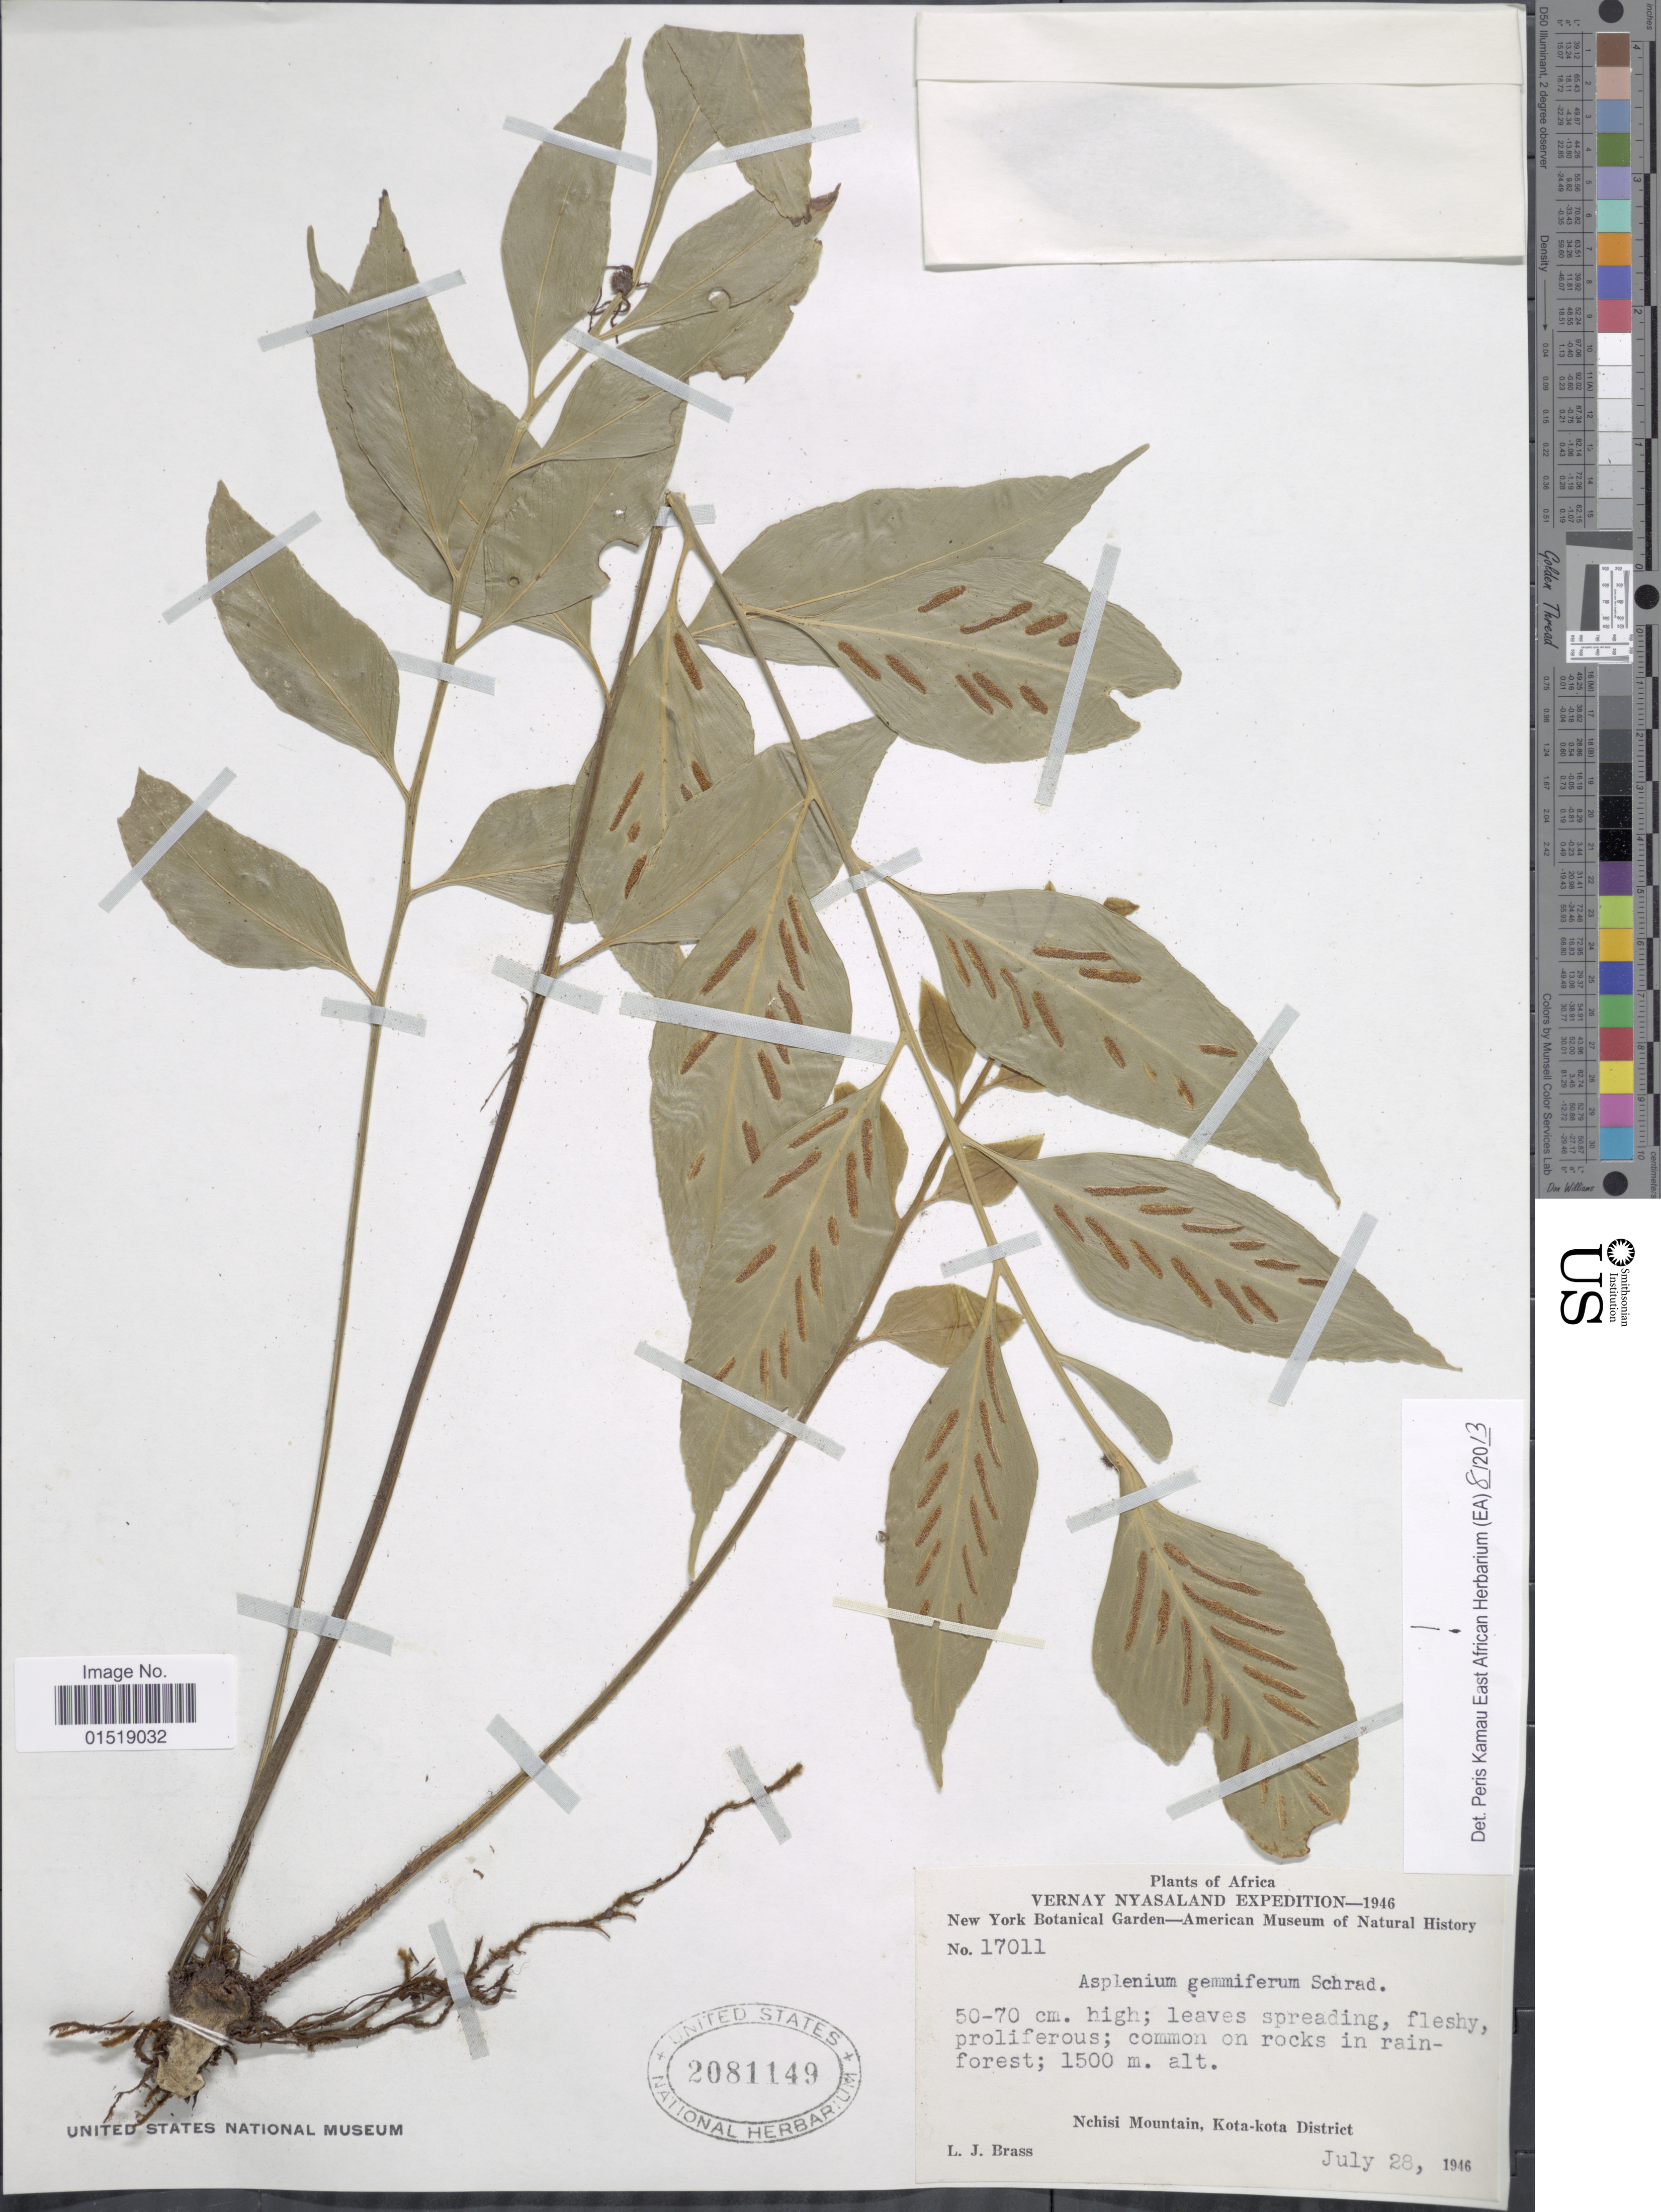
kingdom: Plantae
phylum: Tracheophyta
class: Polypodiopsida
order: Polypodiales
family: Aspleniaceae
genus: Asplenium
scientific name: Asplenium gemmiferum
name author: Schrad.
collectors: L. J. Brass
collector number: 17011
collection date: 1946-07-28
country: Malawi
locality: Africa. Nchisi Mountain, Kota-kota District.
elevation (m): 1500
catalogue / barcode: US 2081149